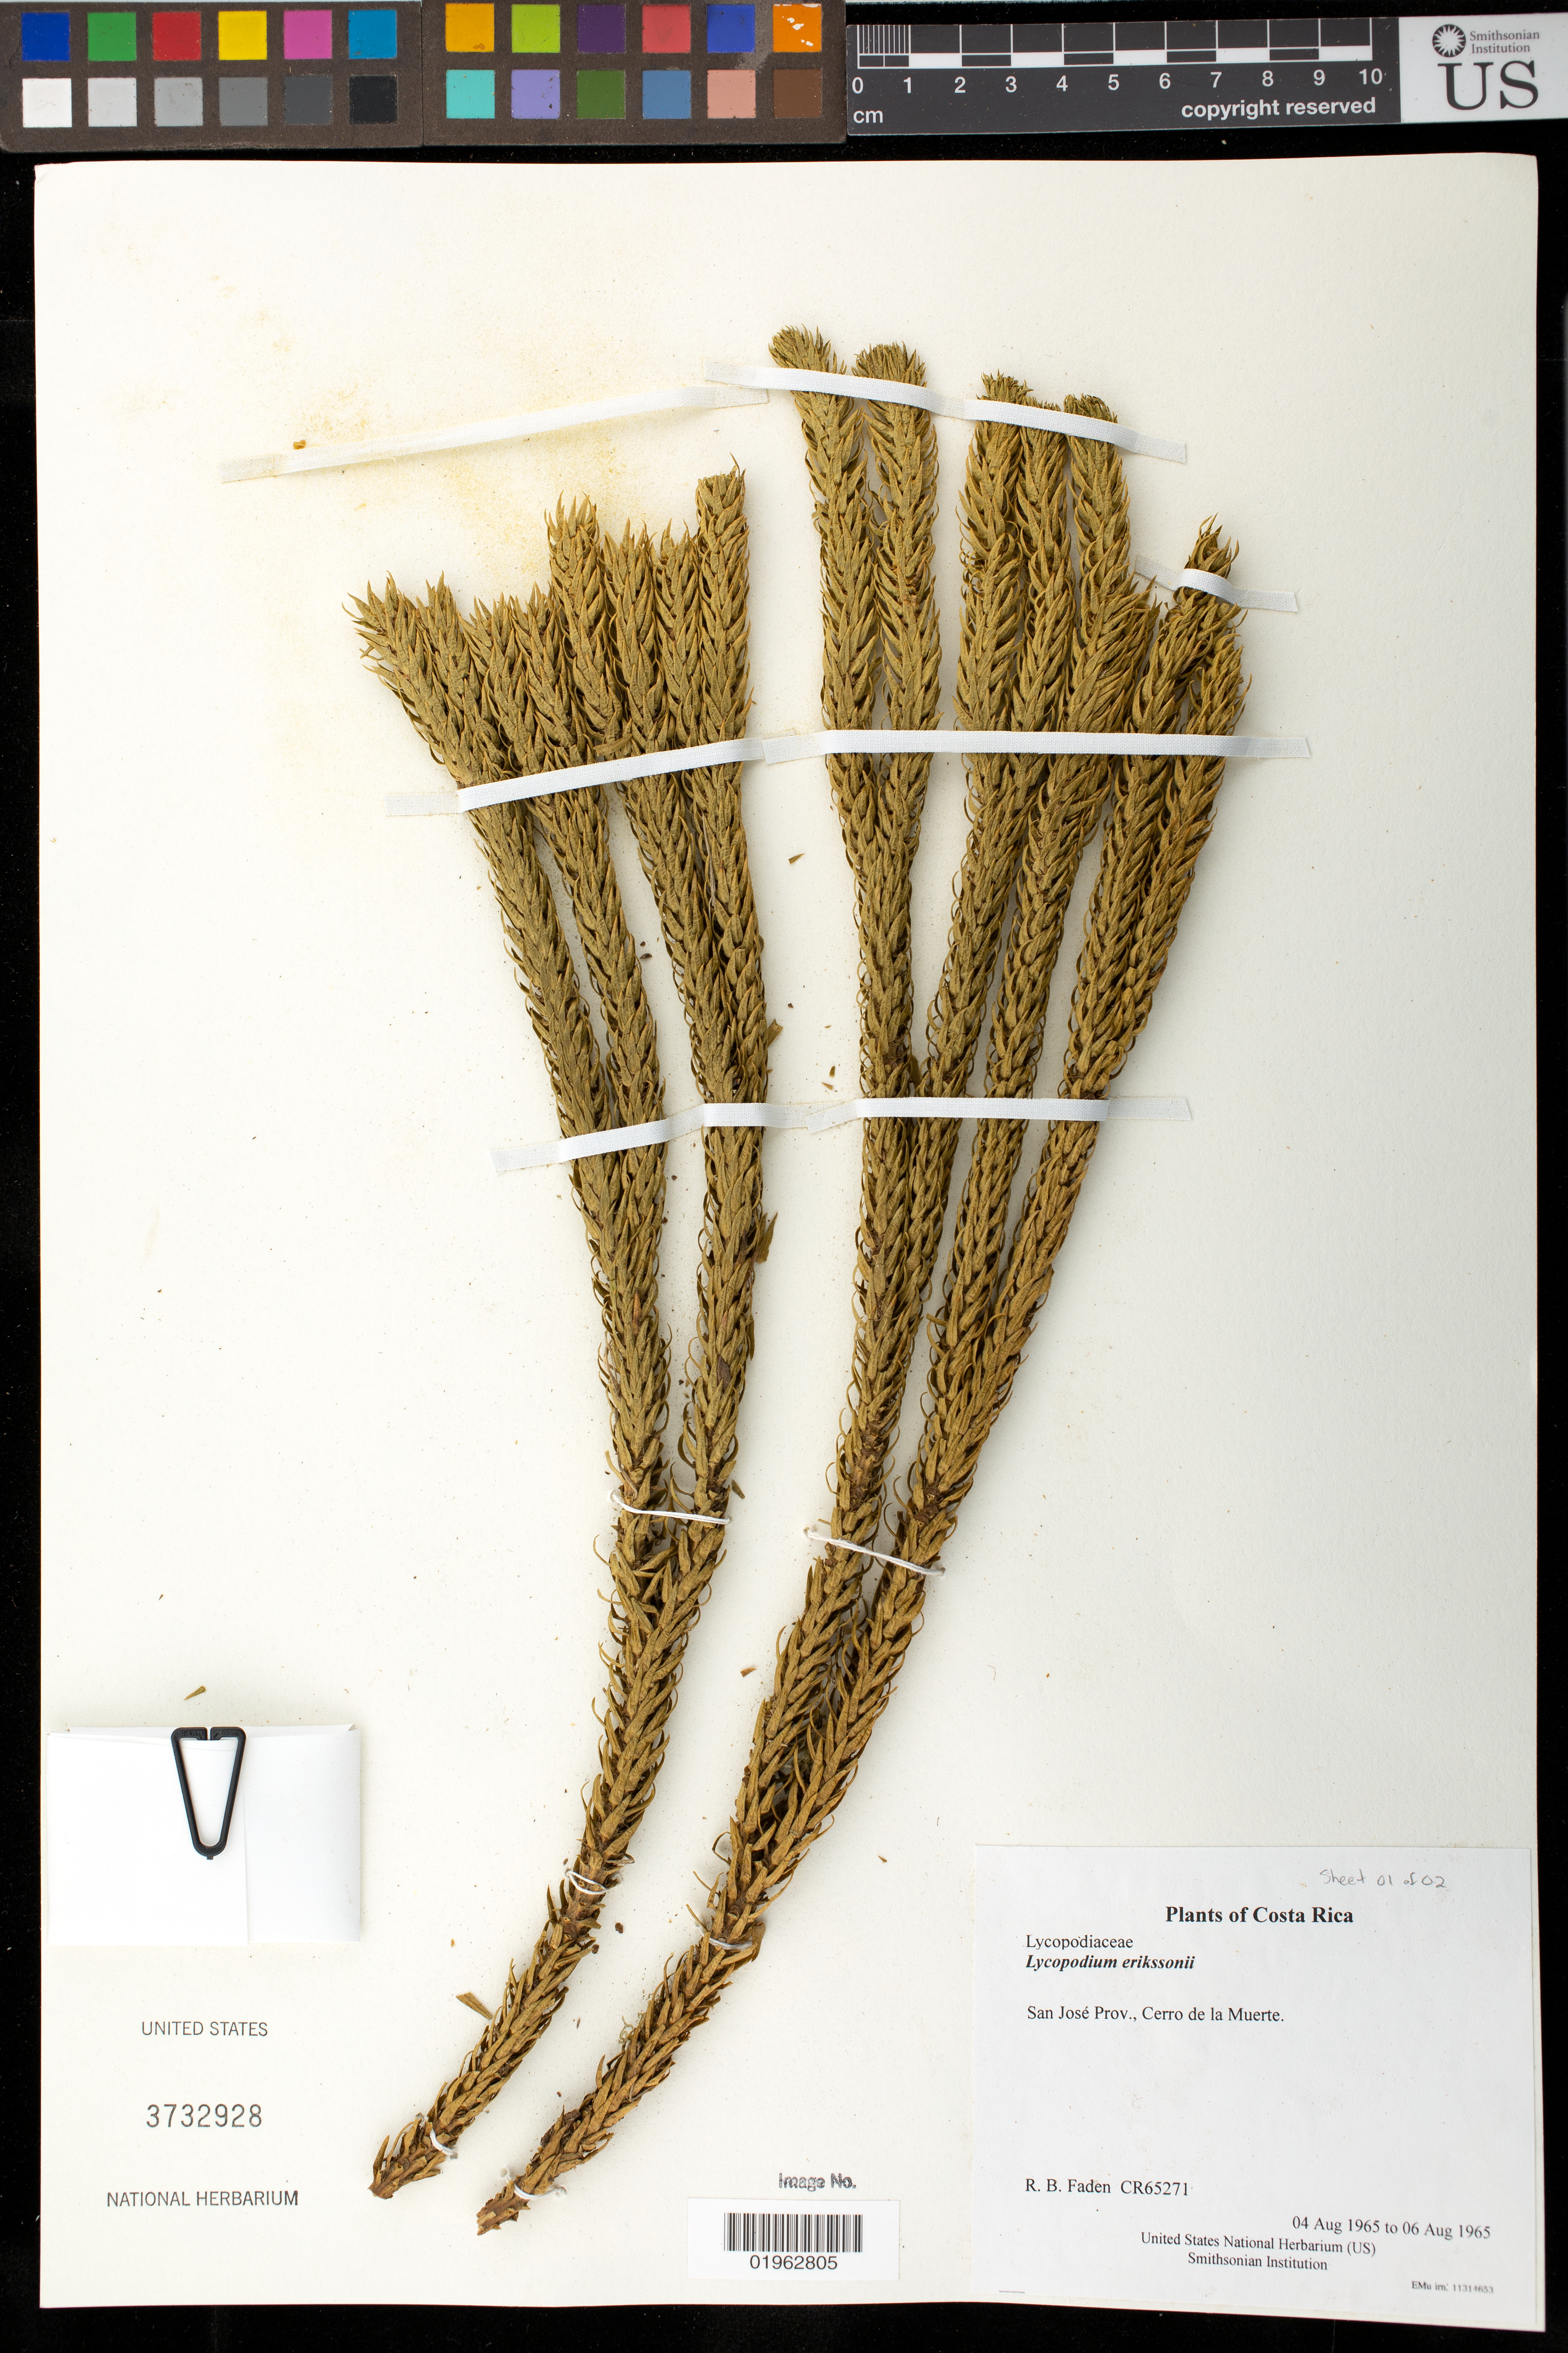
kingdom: Plantae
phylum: Tracheophyta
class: Lycopodiopsida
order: Lycopodiales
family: Lycopodiaceae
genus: Lycopodium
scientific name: Lycopodium erikssonii, ined.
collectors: R. B. Faden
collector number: CR65271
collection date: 1965-08-04/1965-08-06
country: Costa Rica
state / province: San José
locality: Cerro de la Muerte.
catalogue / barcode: US 3732928